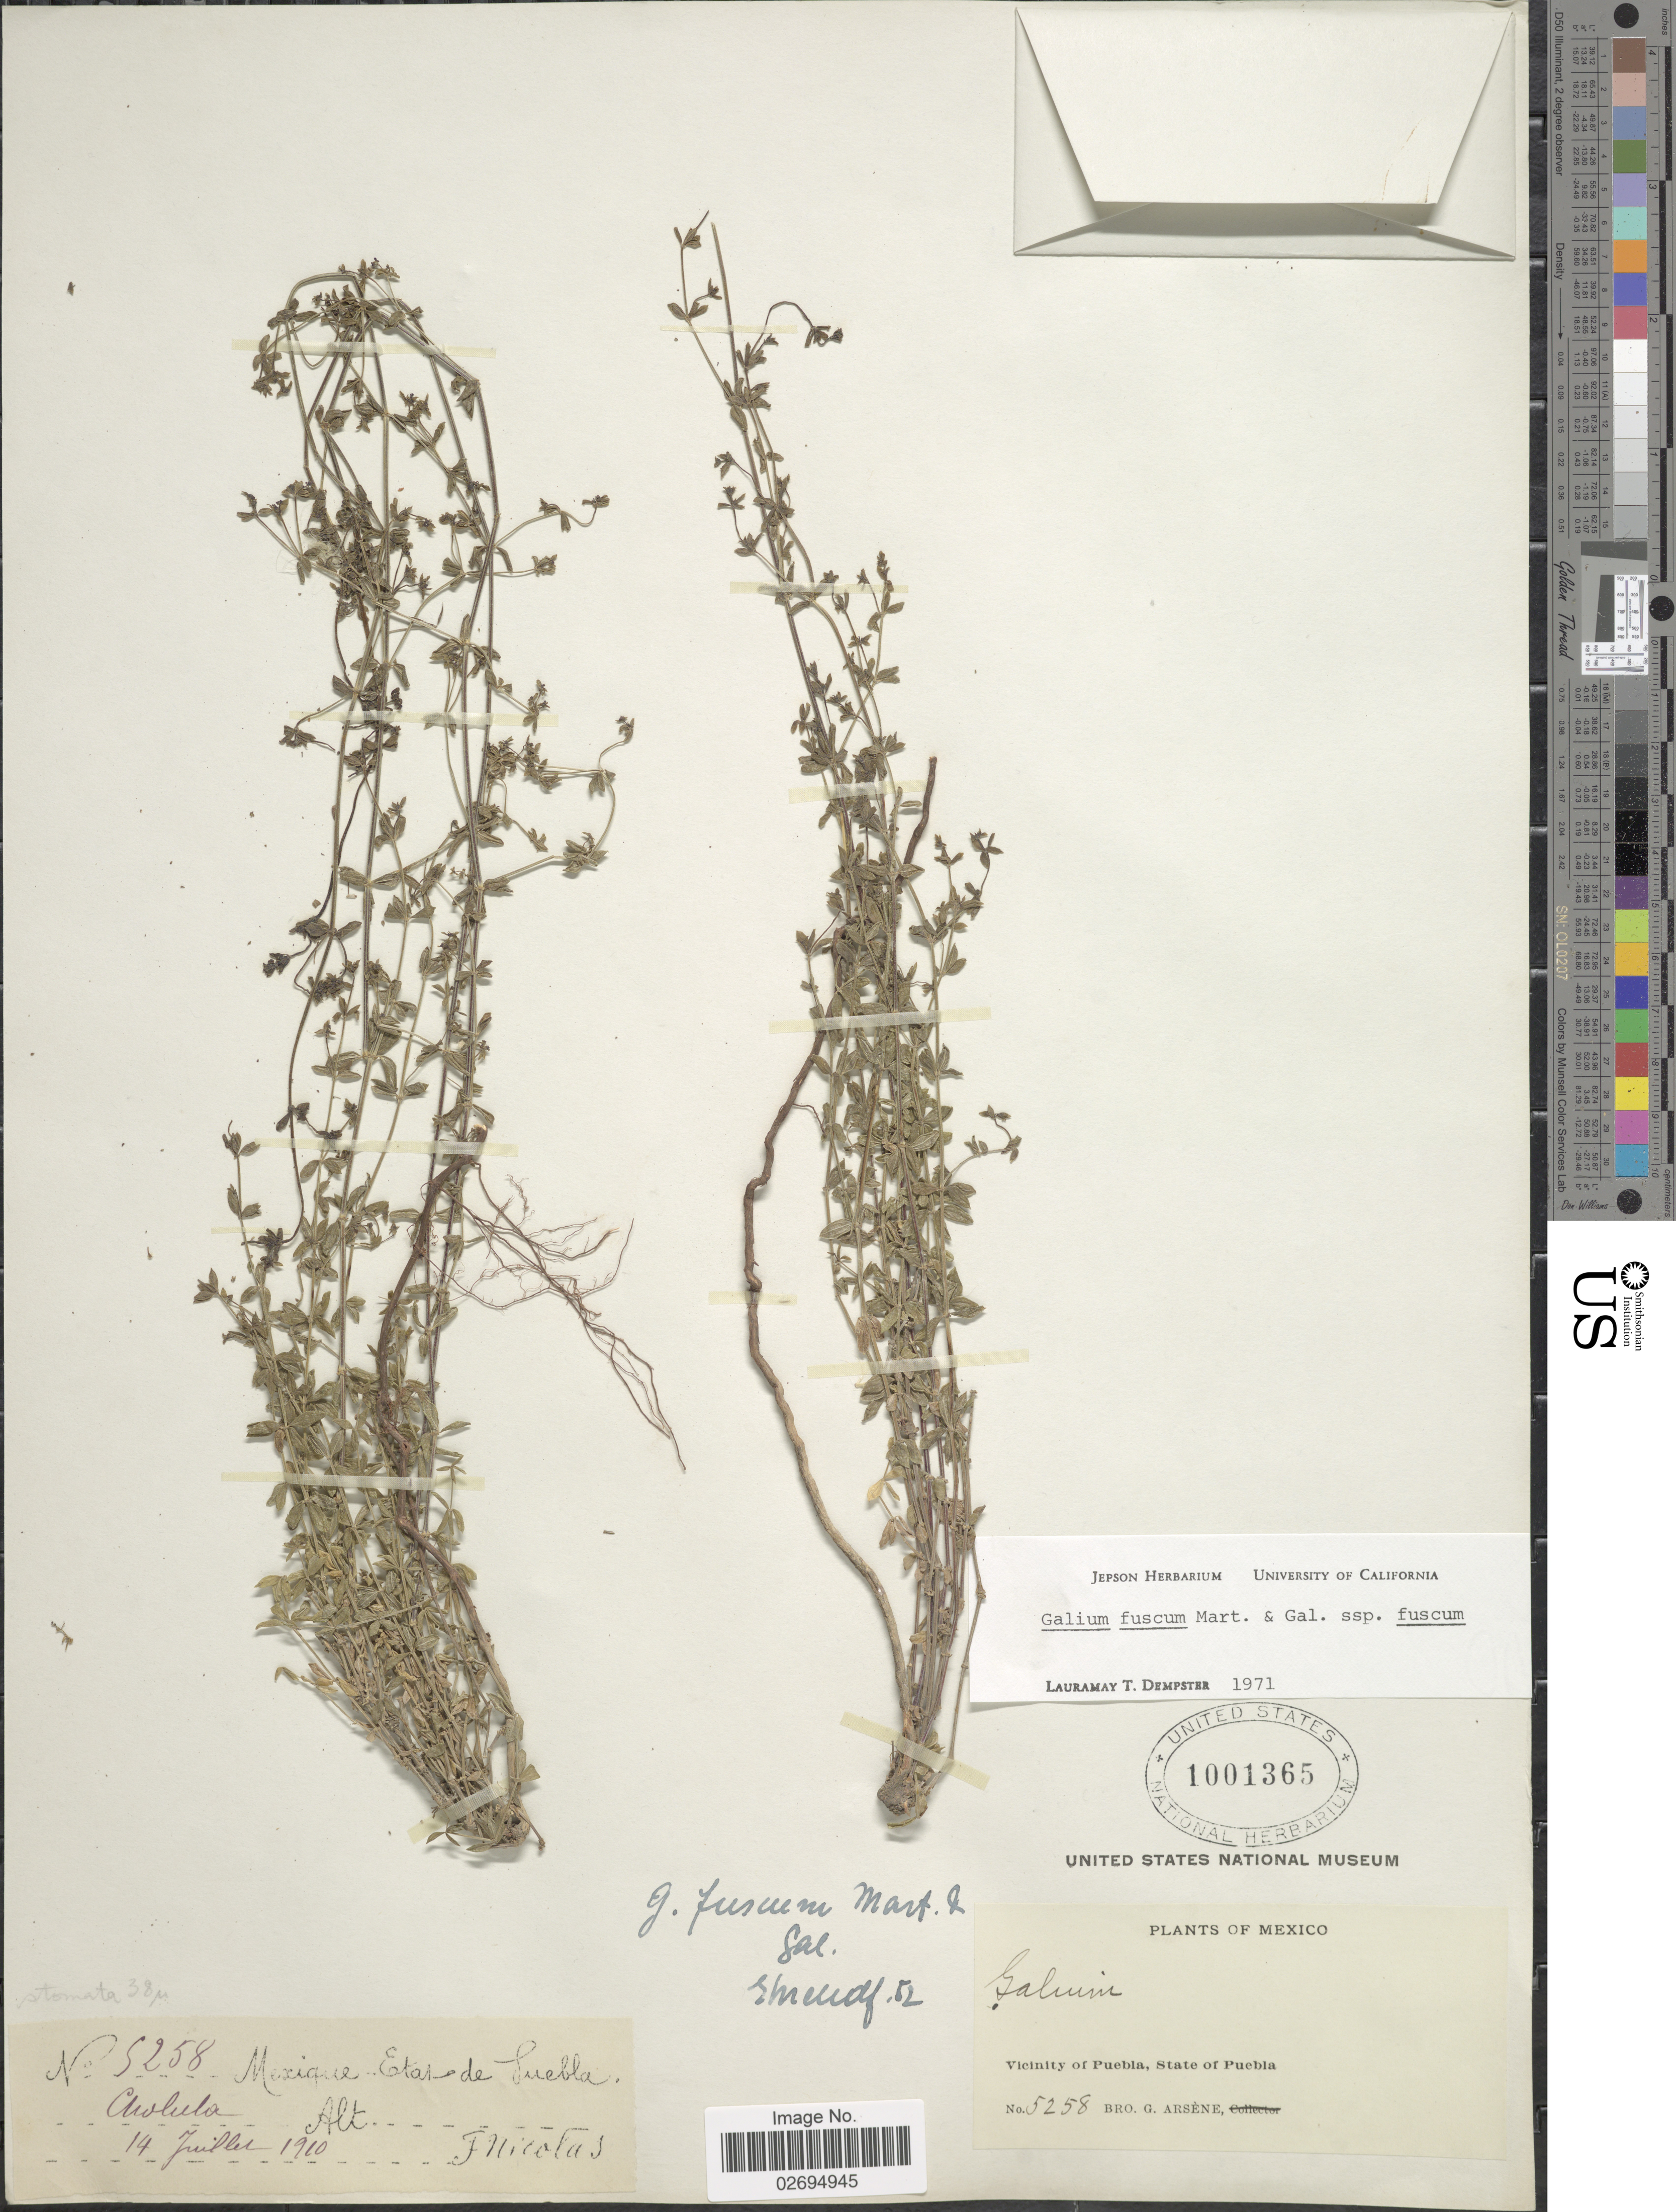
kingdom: Plantae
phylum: Tracheophyta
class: Magnoliopsida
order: Gentianales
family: Rubiaceae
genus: Galium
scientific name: Galium fuscum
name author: M. Martens & Galeotti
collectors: Bro. G. Arsène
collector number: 5258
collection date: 1910-07-14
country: Mexico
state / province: Puebla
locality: Cholula, Vicinity of Puebla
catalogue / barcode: US 1001365